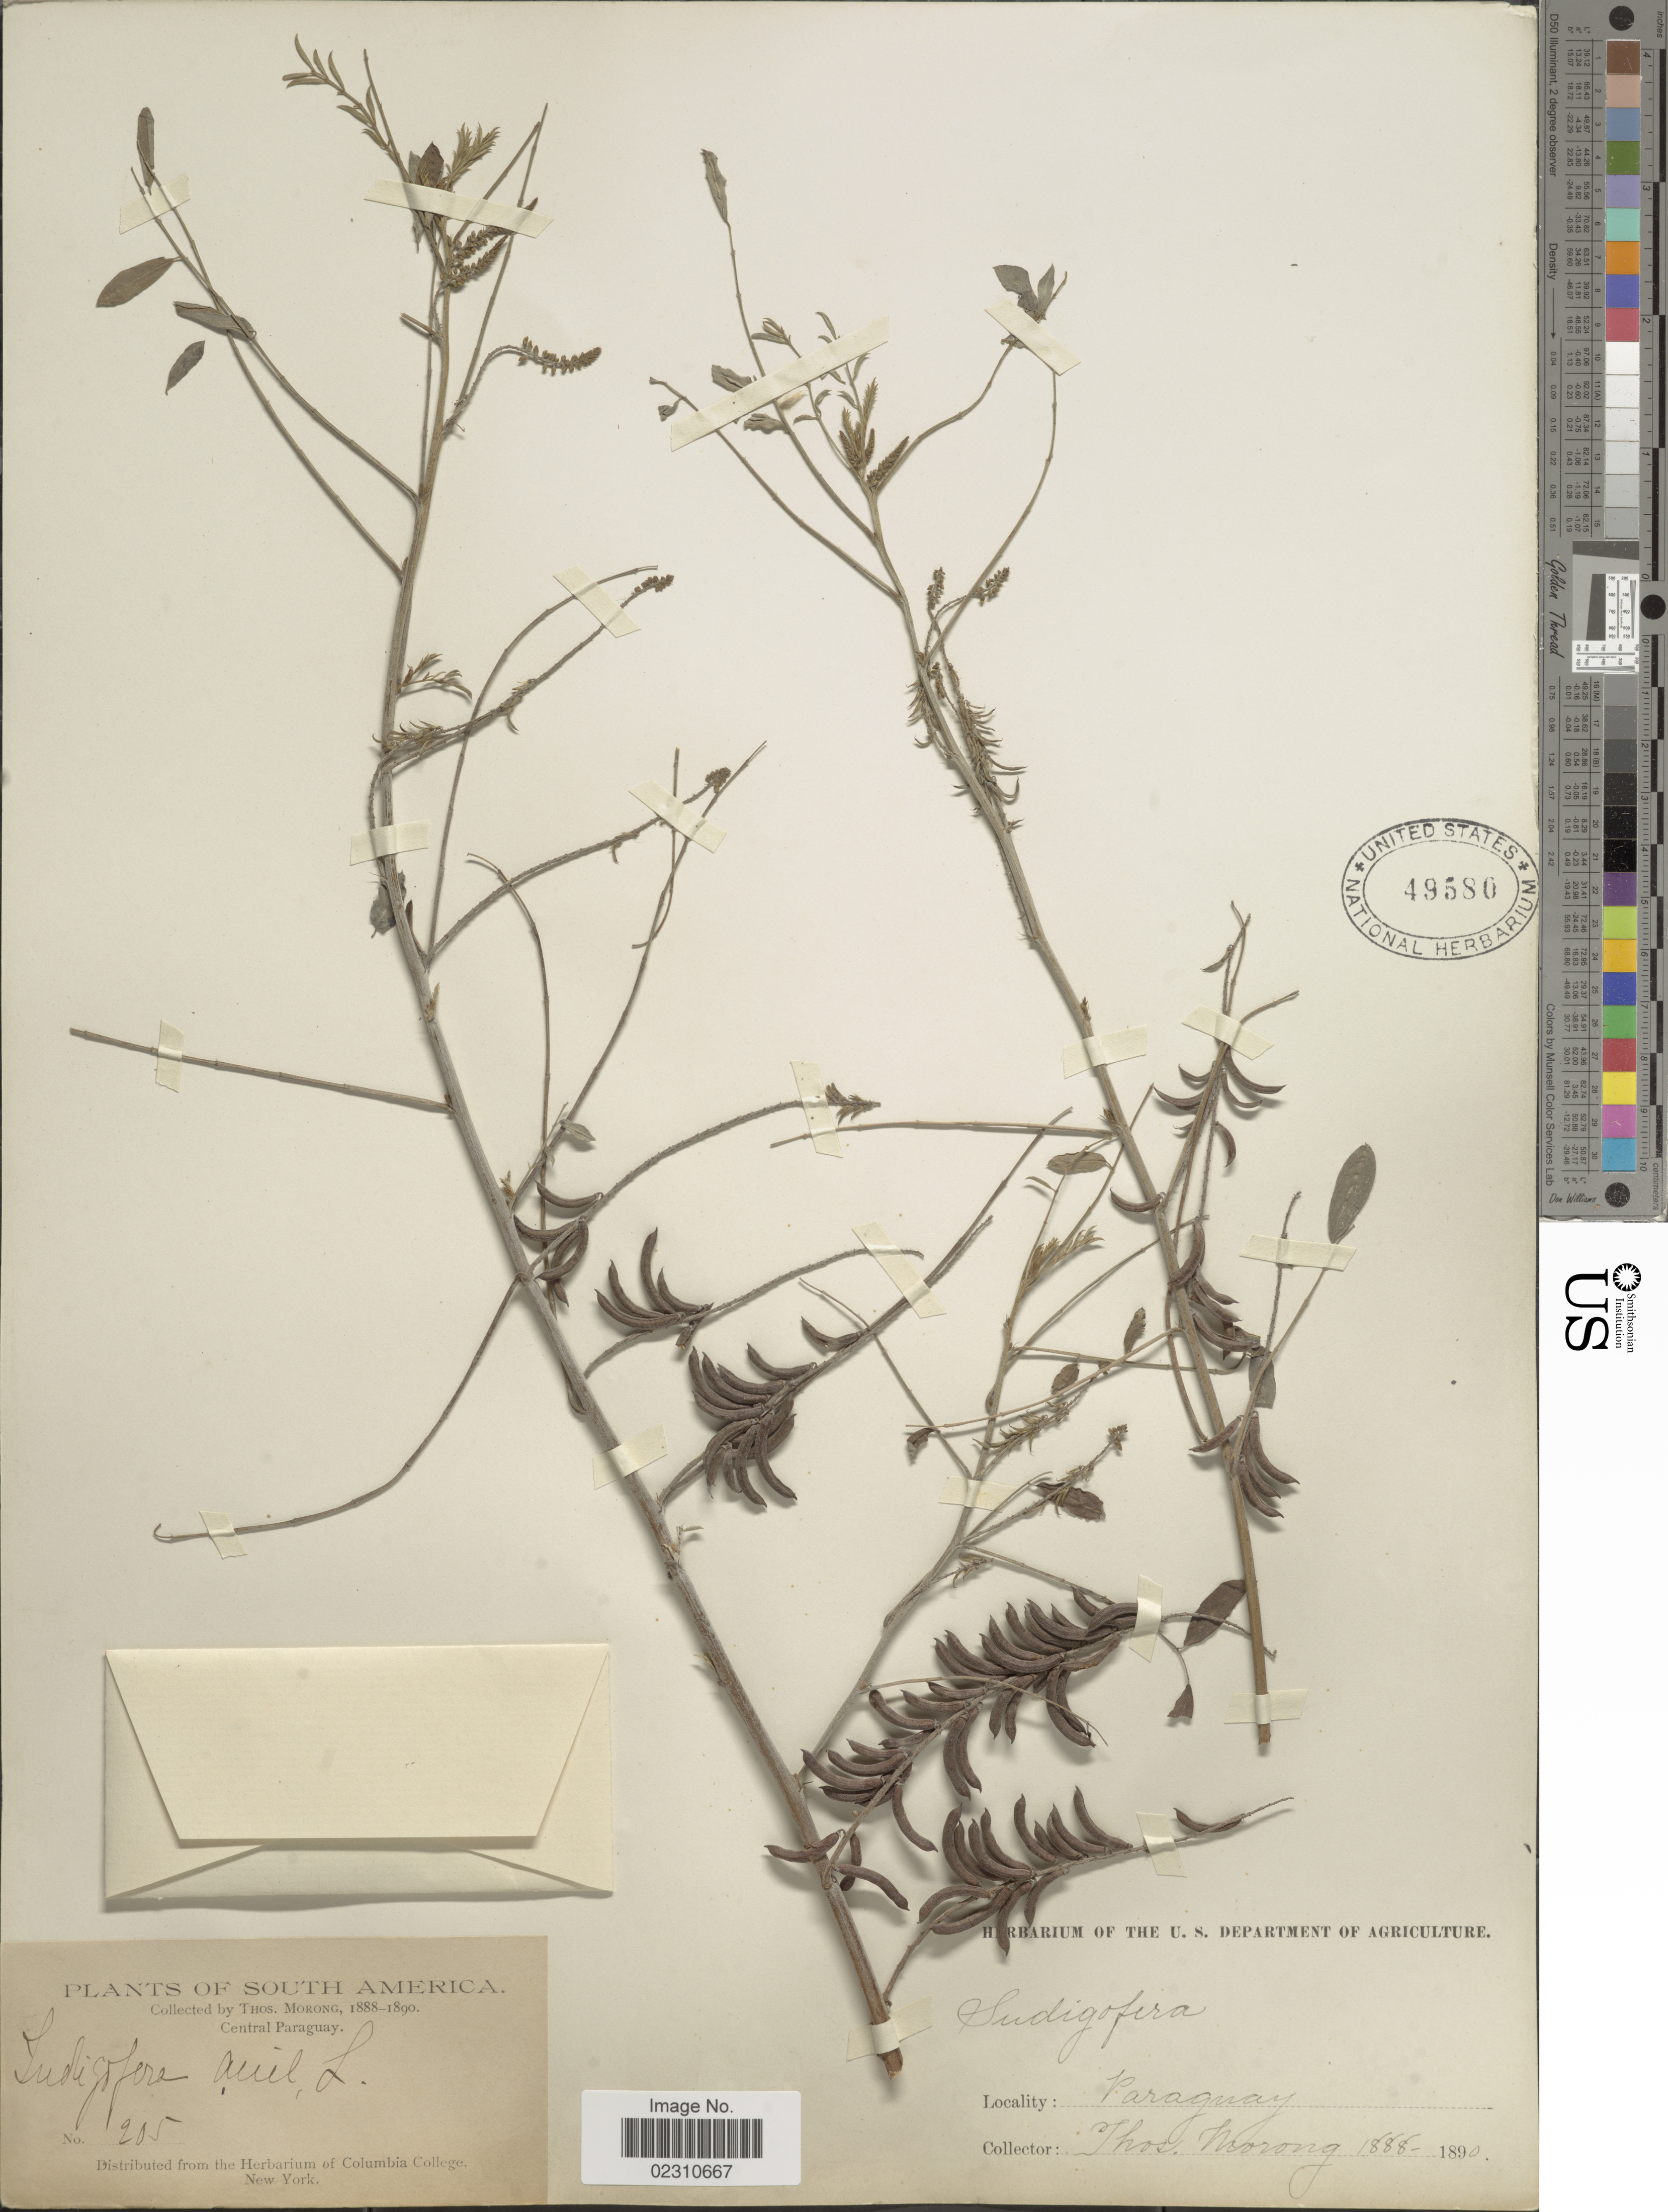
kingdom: Plantae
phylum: Tracheophyta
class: Magnoliopsida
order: Fabales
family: Fabaceae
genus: Indigofera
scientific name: Indigofera suffruticosa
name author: Mill.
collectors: ex herb. T. Morong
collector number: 205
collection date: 1888/1890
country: Paraguay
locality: Central Paraguay. South America.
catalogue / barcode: US 49580